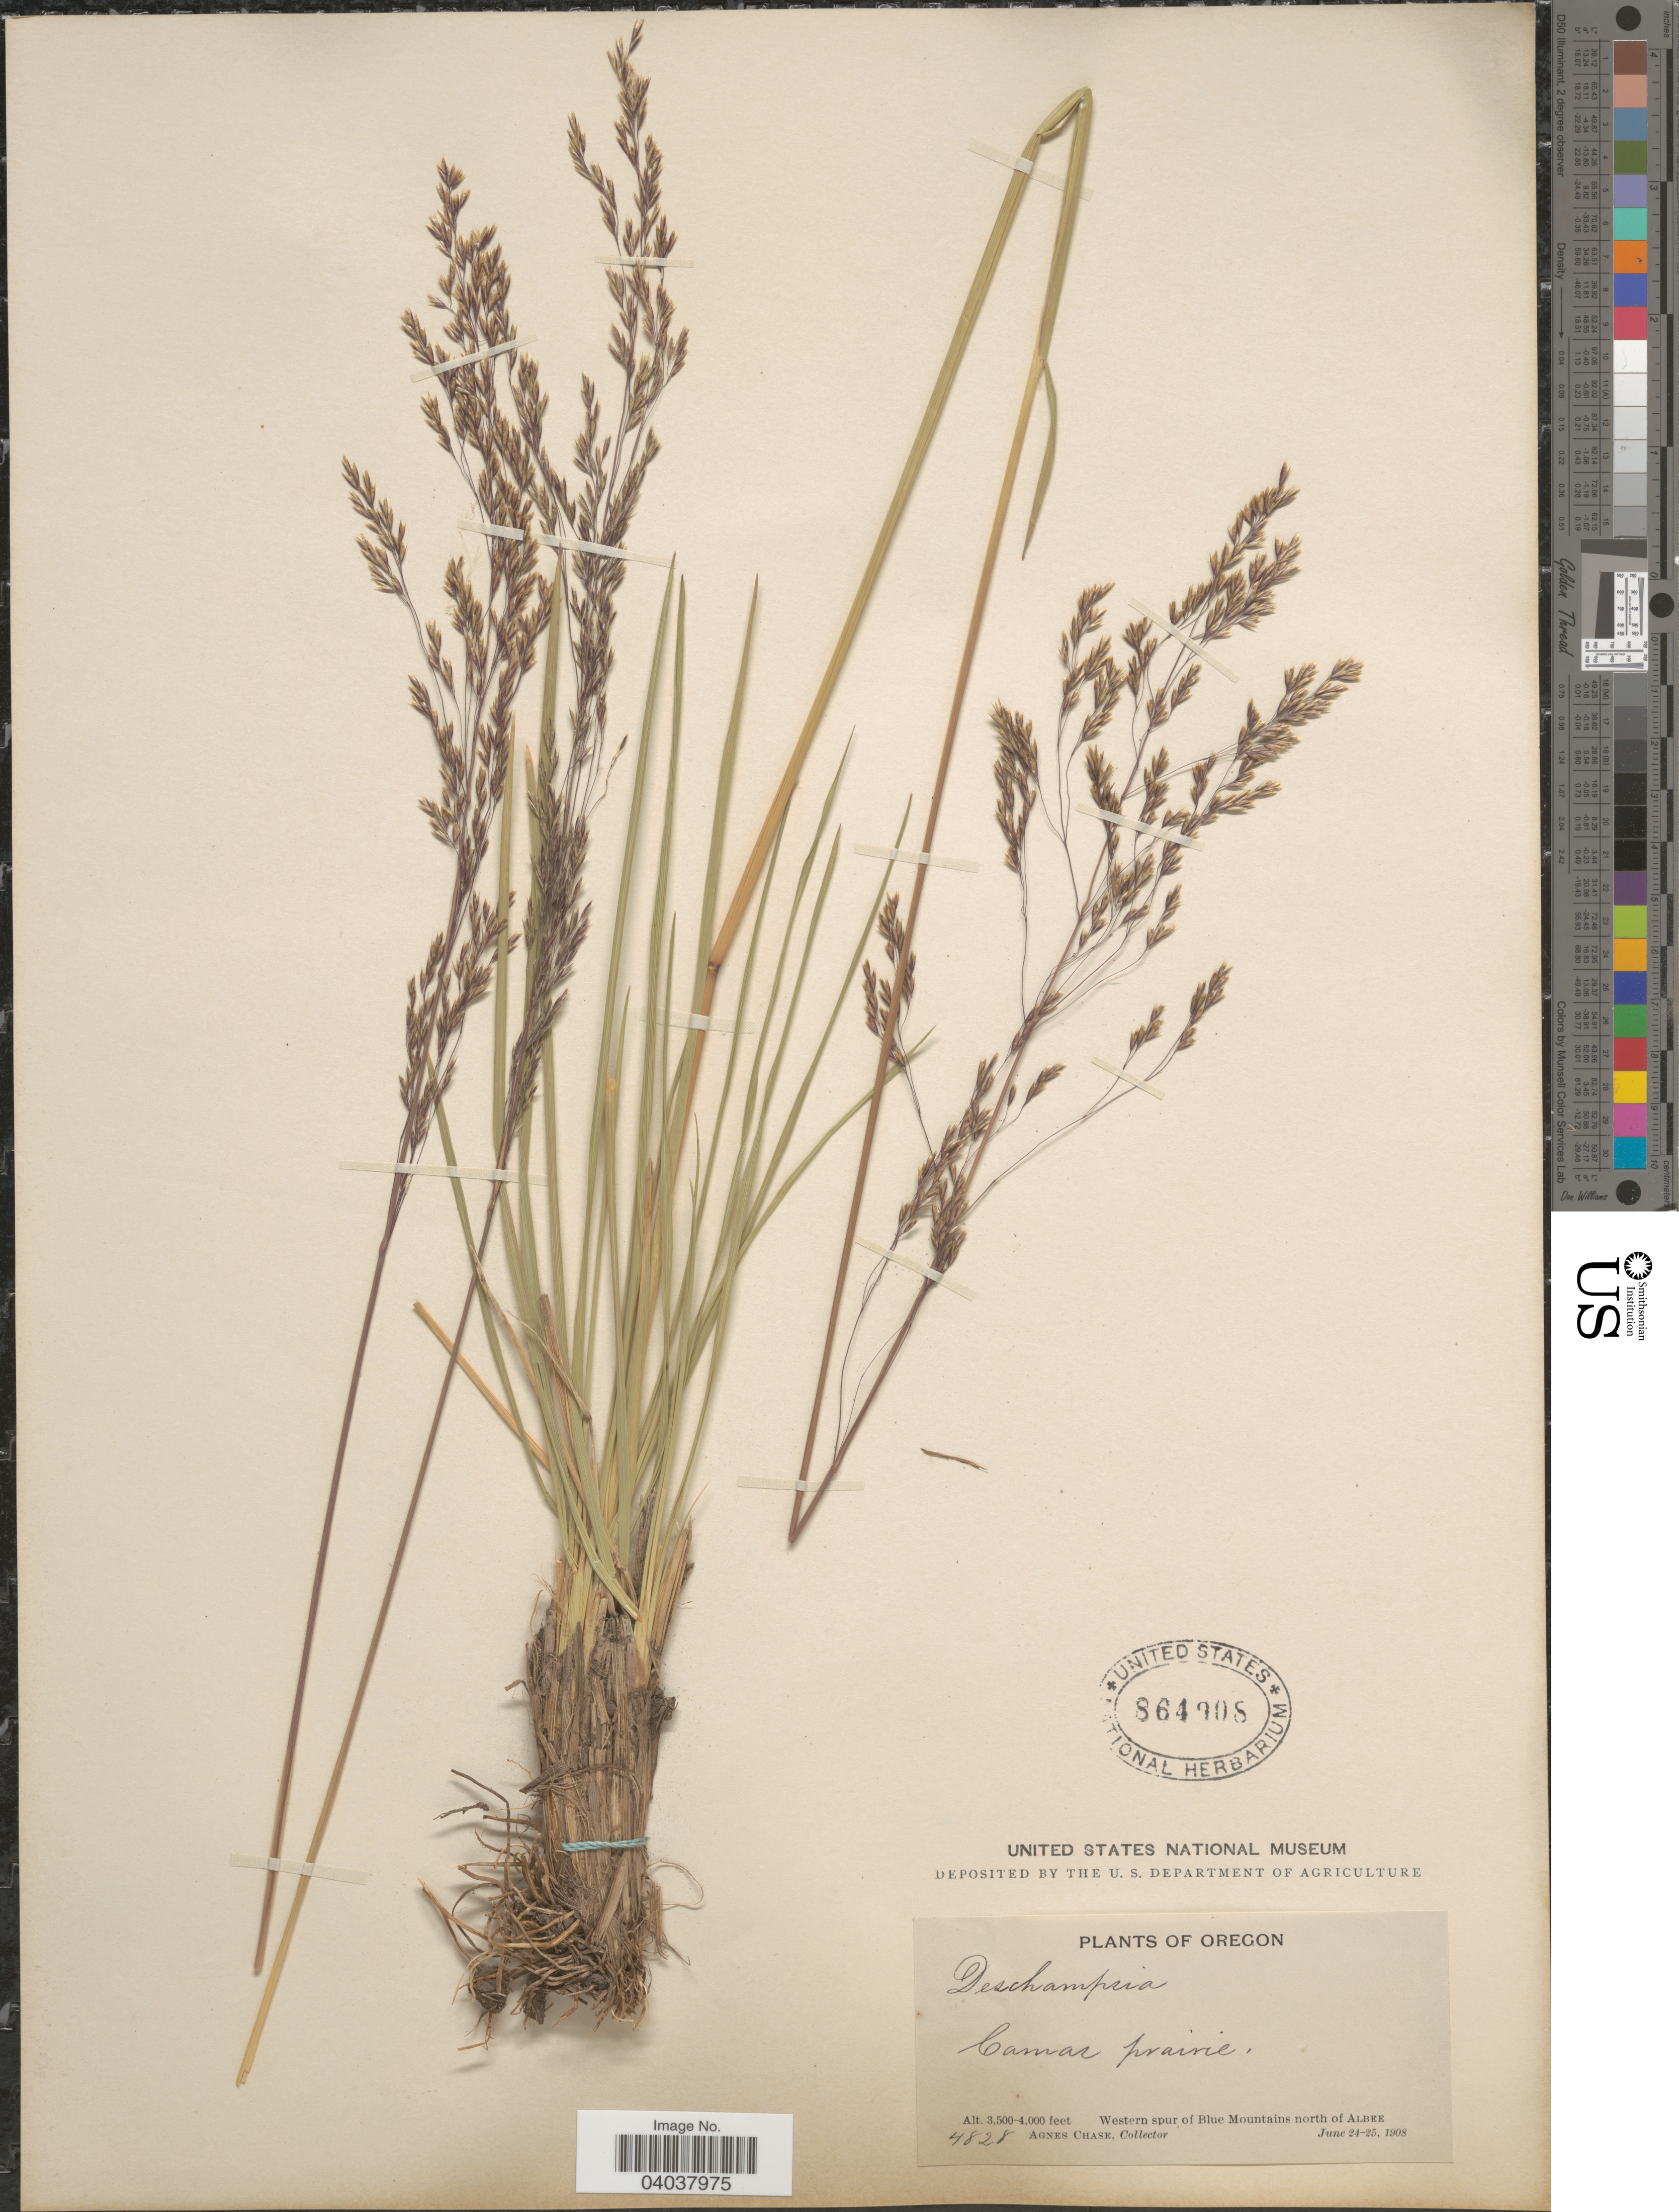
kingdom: Plantae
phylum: Tracheophyta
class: Liliopsida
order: Poales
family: Poaceae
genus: Deschampsia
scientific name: Deschampsia cespitosa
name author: (L.) P. Beauv.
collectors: A. Chase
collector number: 4828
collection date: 1908-06-24/1908-06-25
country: United States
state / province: Oregon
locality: Camas prairie. Western spur of Blue Mountains north of Albee.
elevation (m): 1067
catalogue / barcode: US 864908